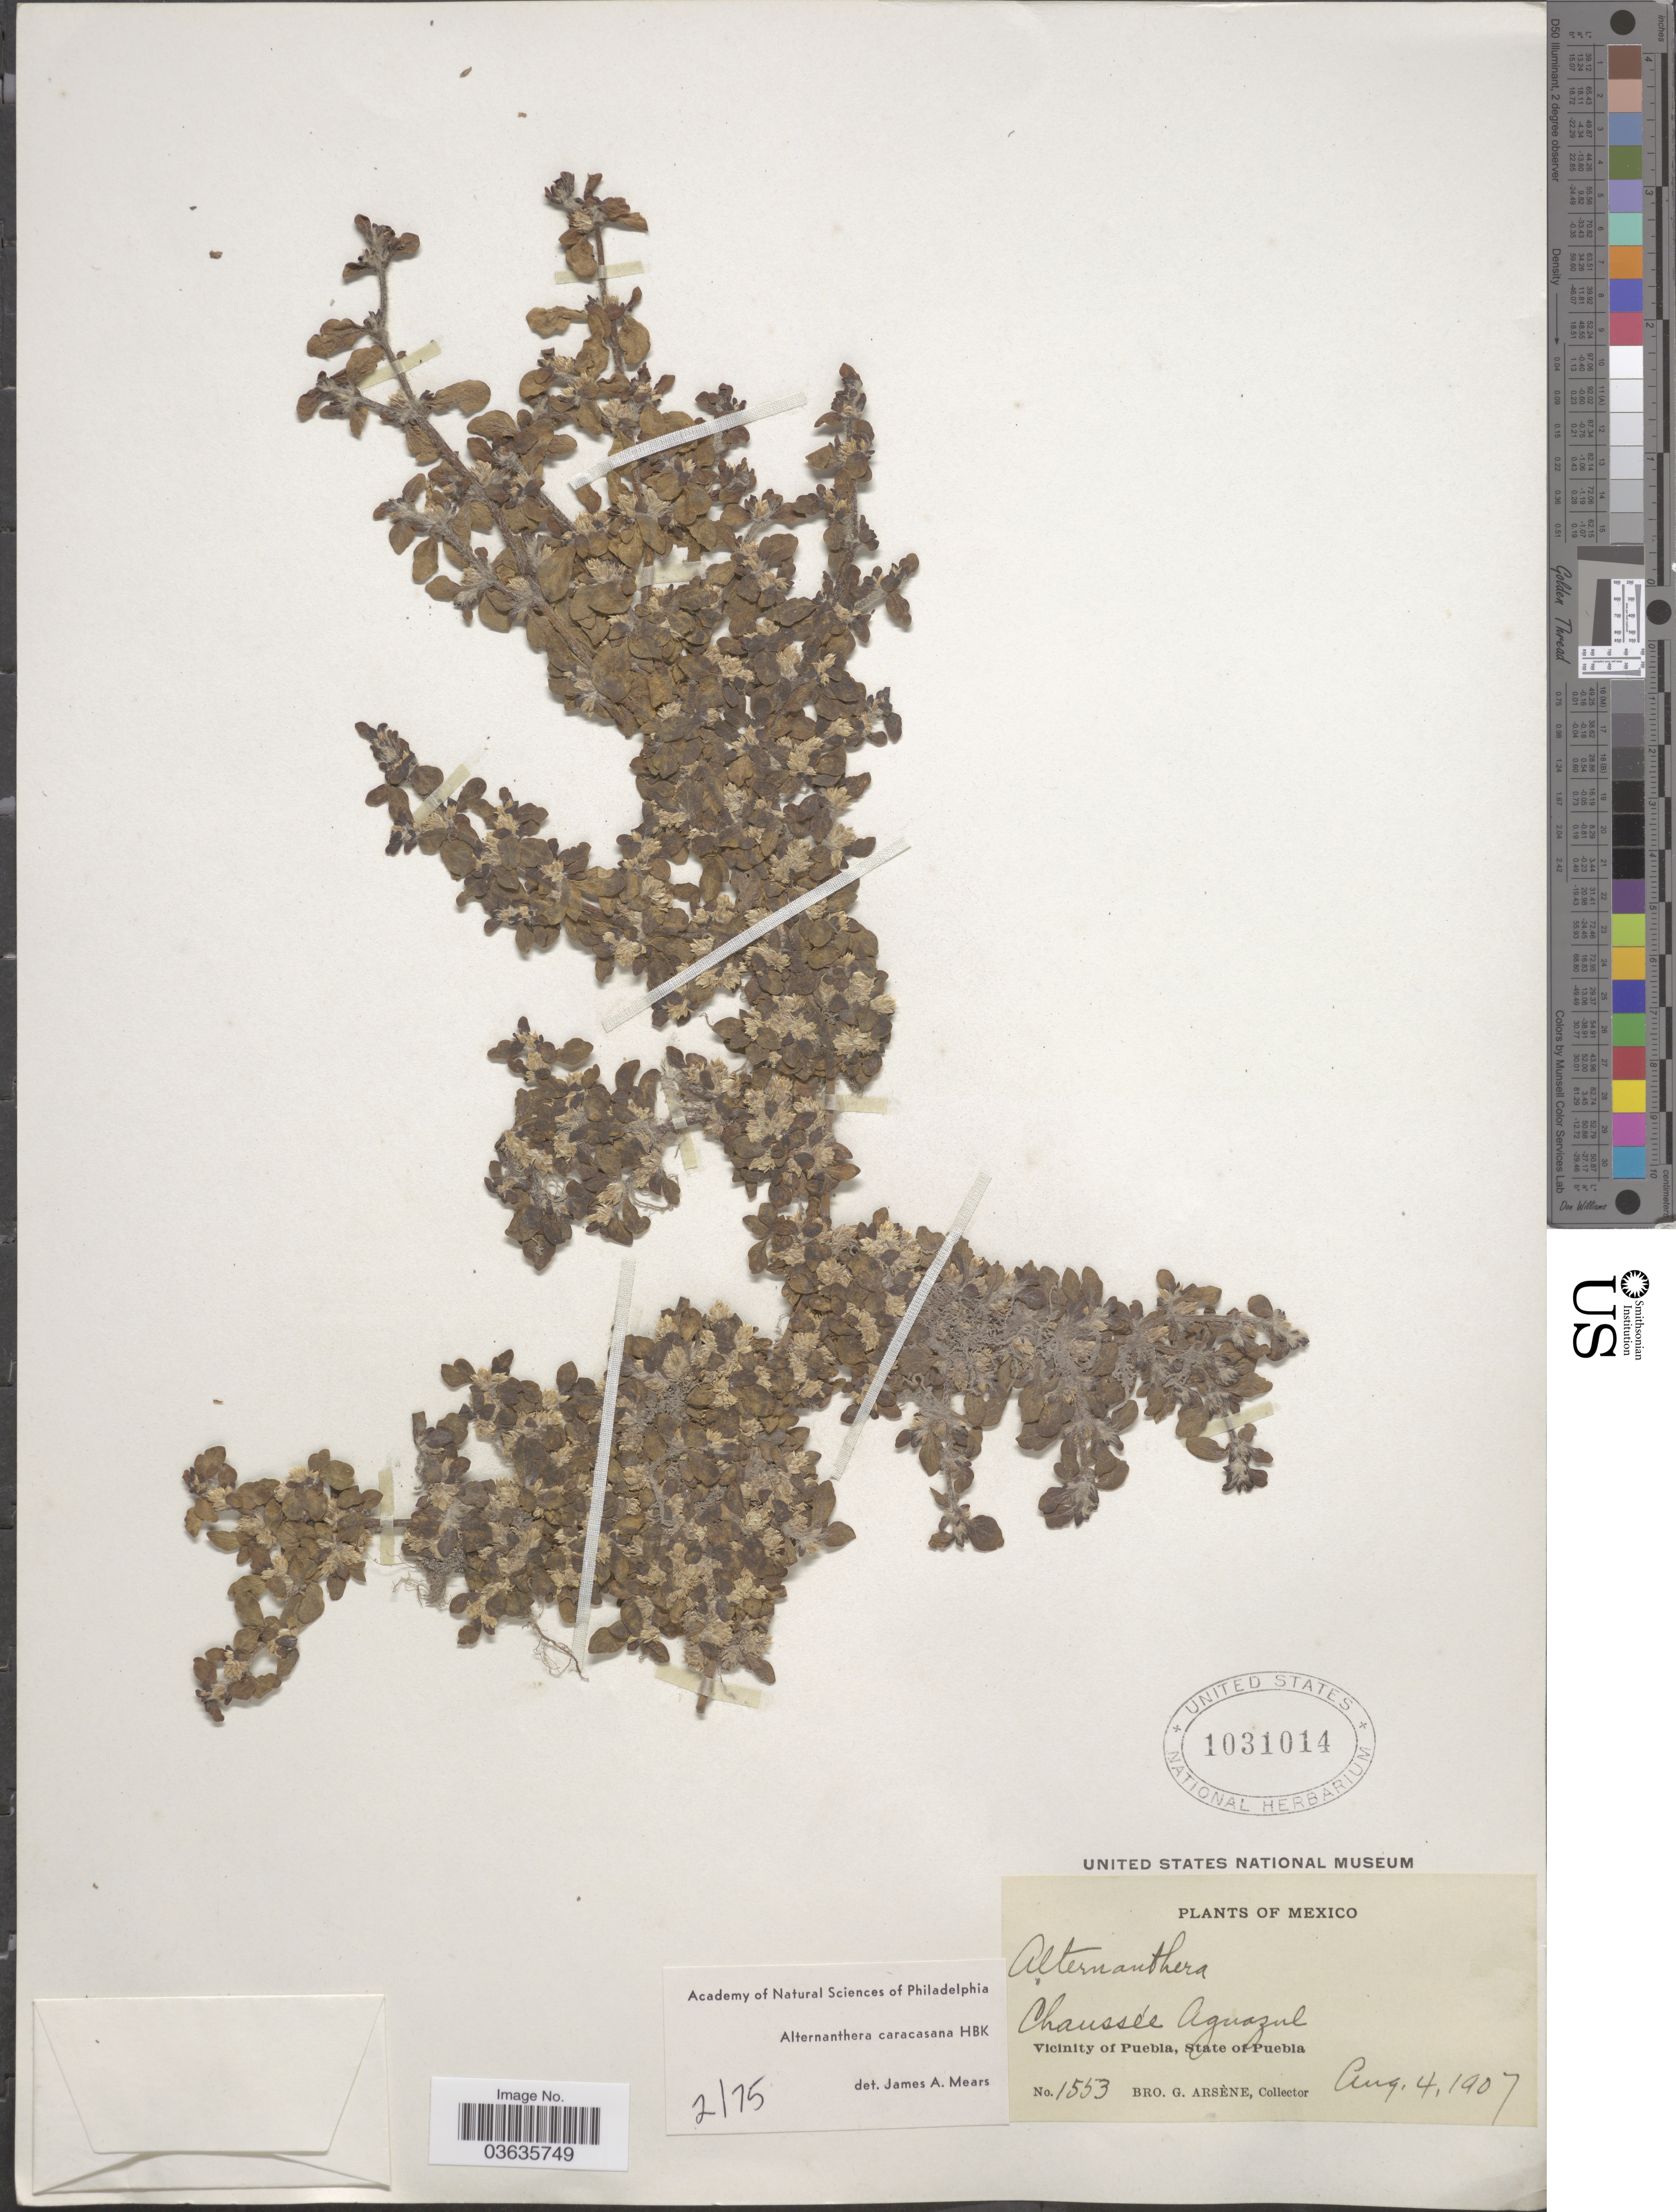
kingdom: Plantae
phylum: Tracheophyta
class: Magnoliopsida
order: Caryophyllales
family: Amaranthaceae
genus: Alternanthera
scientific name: Alternanthera caracasana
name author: Kunth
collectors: Bro. G. Arsène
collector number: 1553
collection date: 1907-08-04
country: Mexico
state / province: Puebla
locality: Chaussée Aguazul. Vicinity of Puebla.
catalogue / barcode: US 1031014